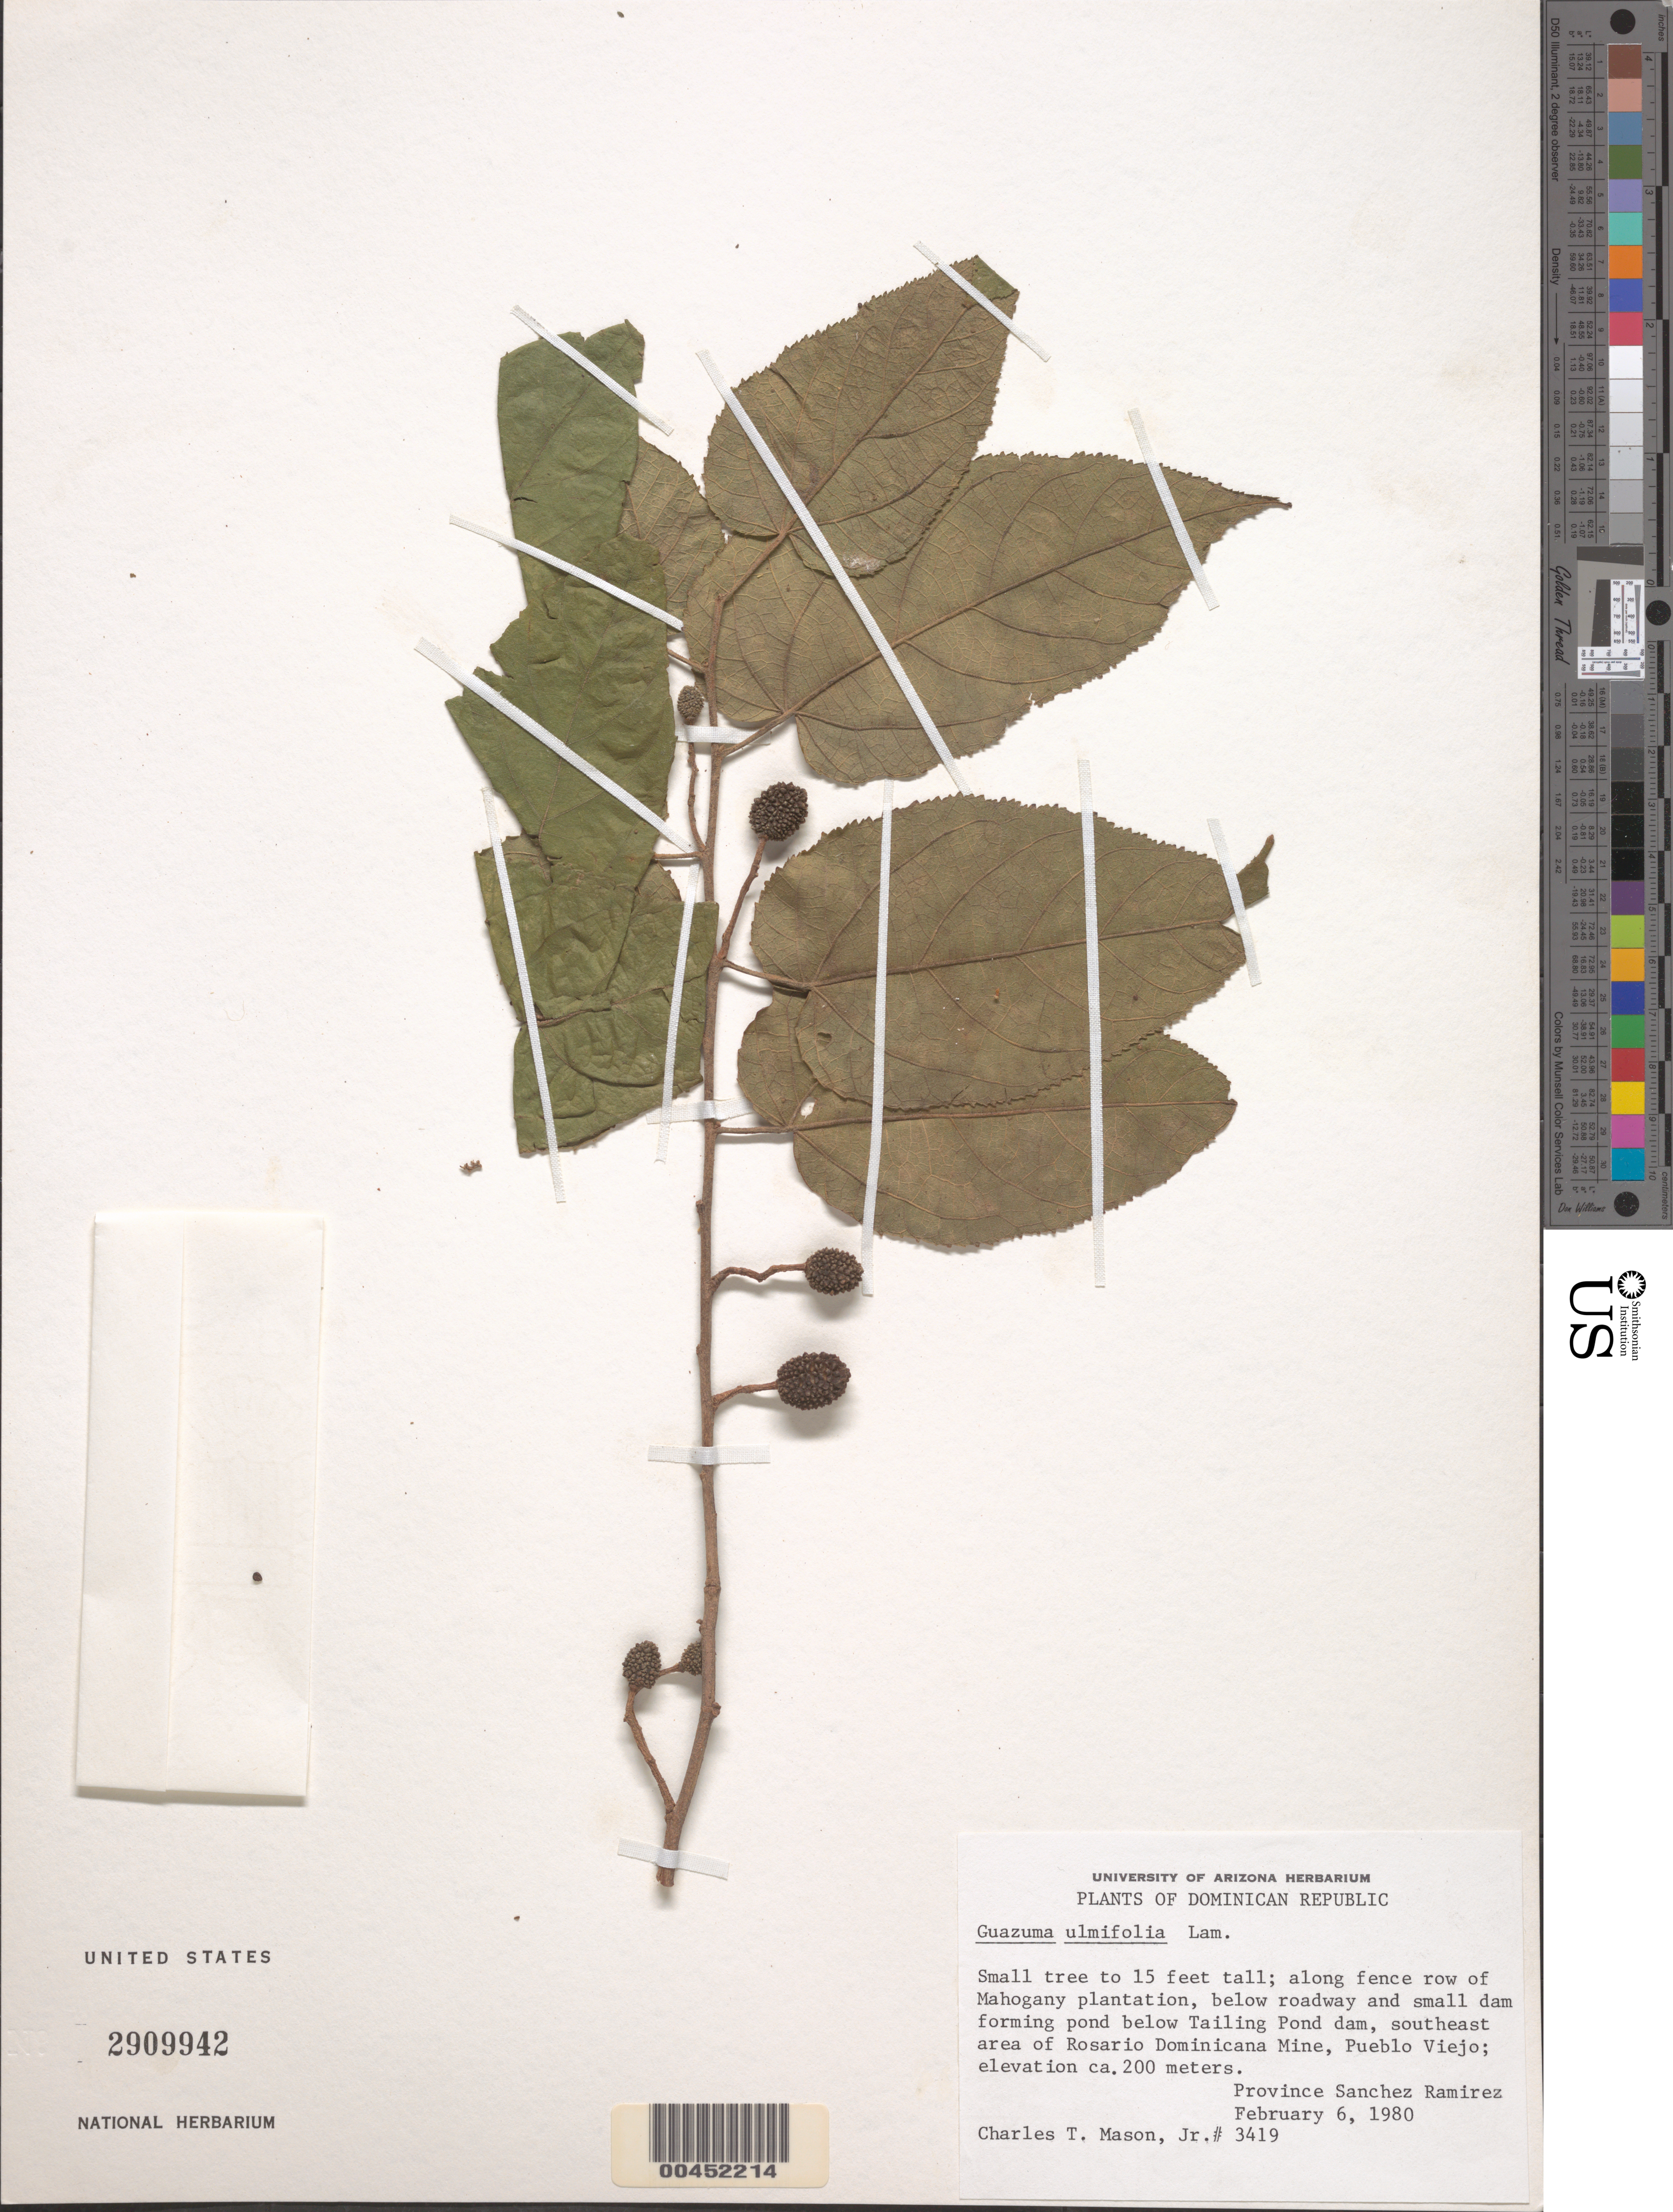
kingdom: Plantae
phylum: Tracheophyta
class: Magnoliopsida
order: Malvales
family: Malvaceae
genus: Guazuma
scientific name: Guazuma ulmifolia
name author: Lam.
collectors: C. Mason Jr.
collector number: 3419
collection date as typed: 06 Feb 1980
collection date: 1980-02-06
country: Dominican Republic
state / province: Sánchez Ramírez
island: Hispaniola Island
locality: below roadway and small dam forming pond below Tailing Pond dam, SE area of Rosario Dominicana Mine, Pueblo Viejo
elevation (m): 200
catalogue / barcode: US 2909942